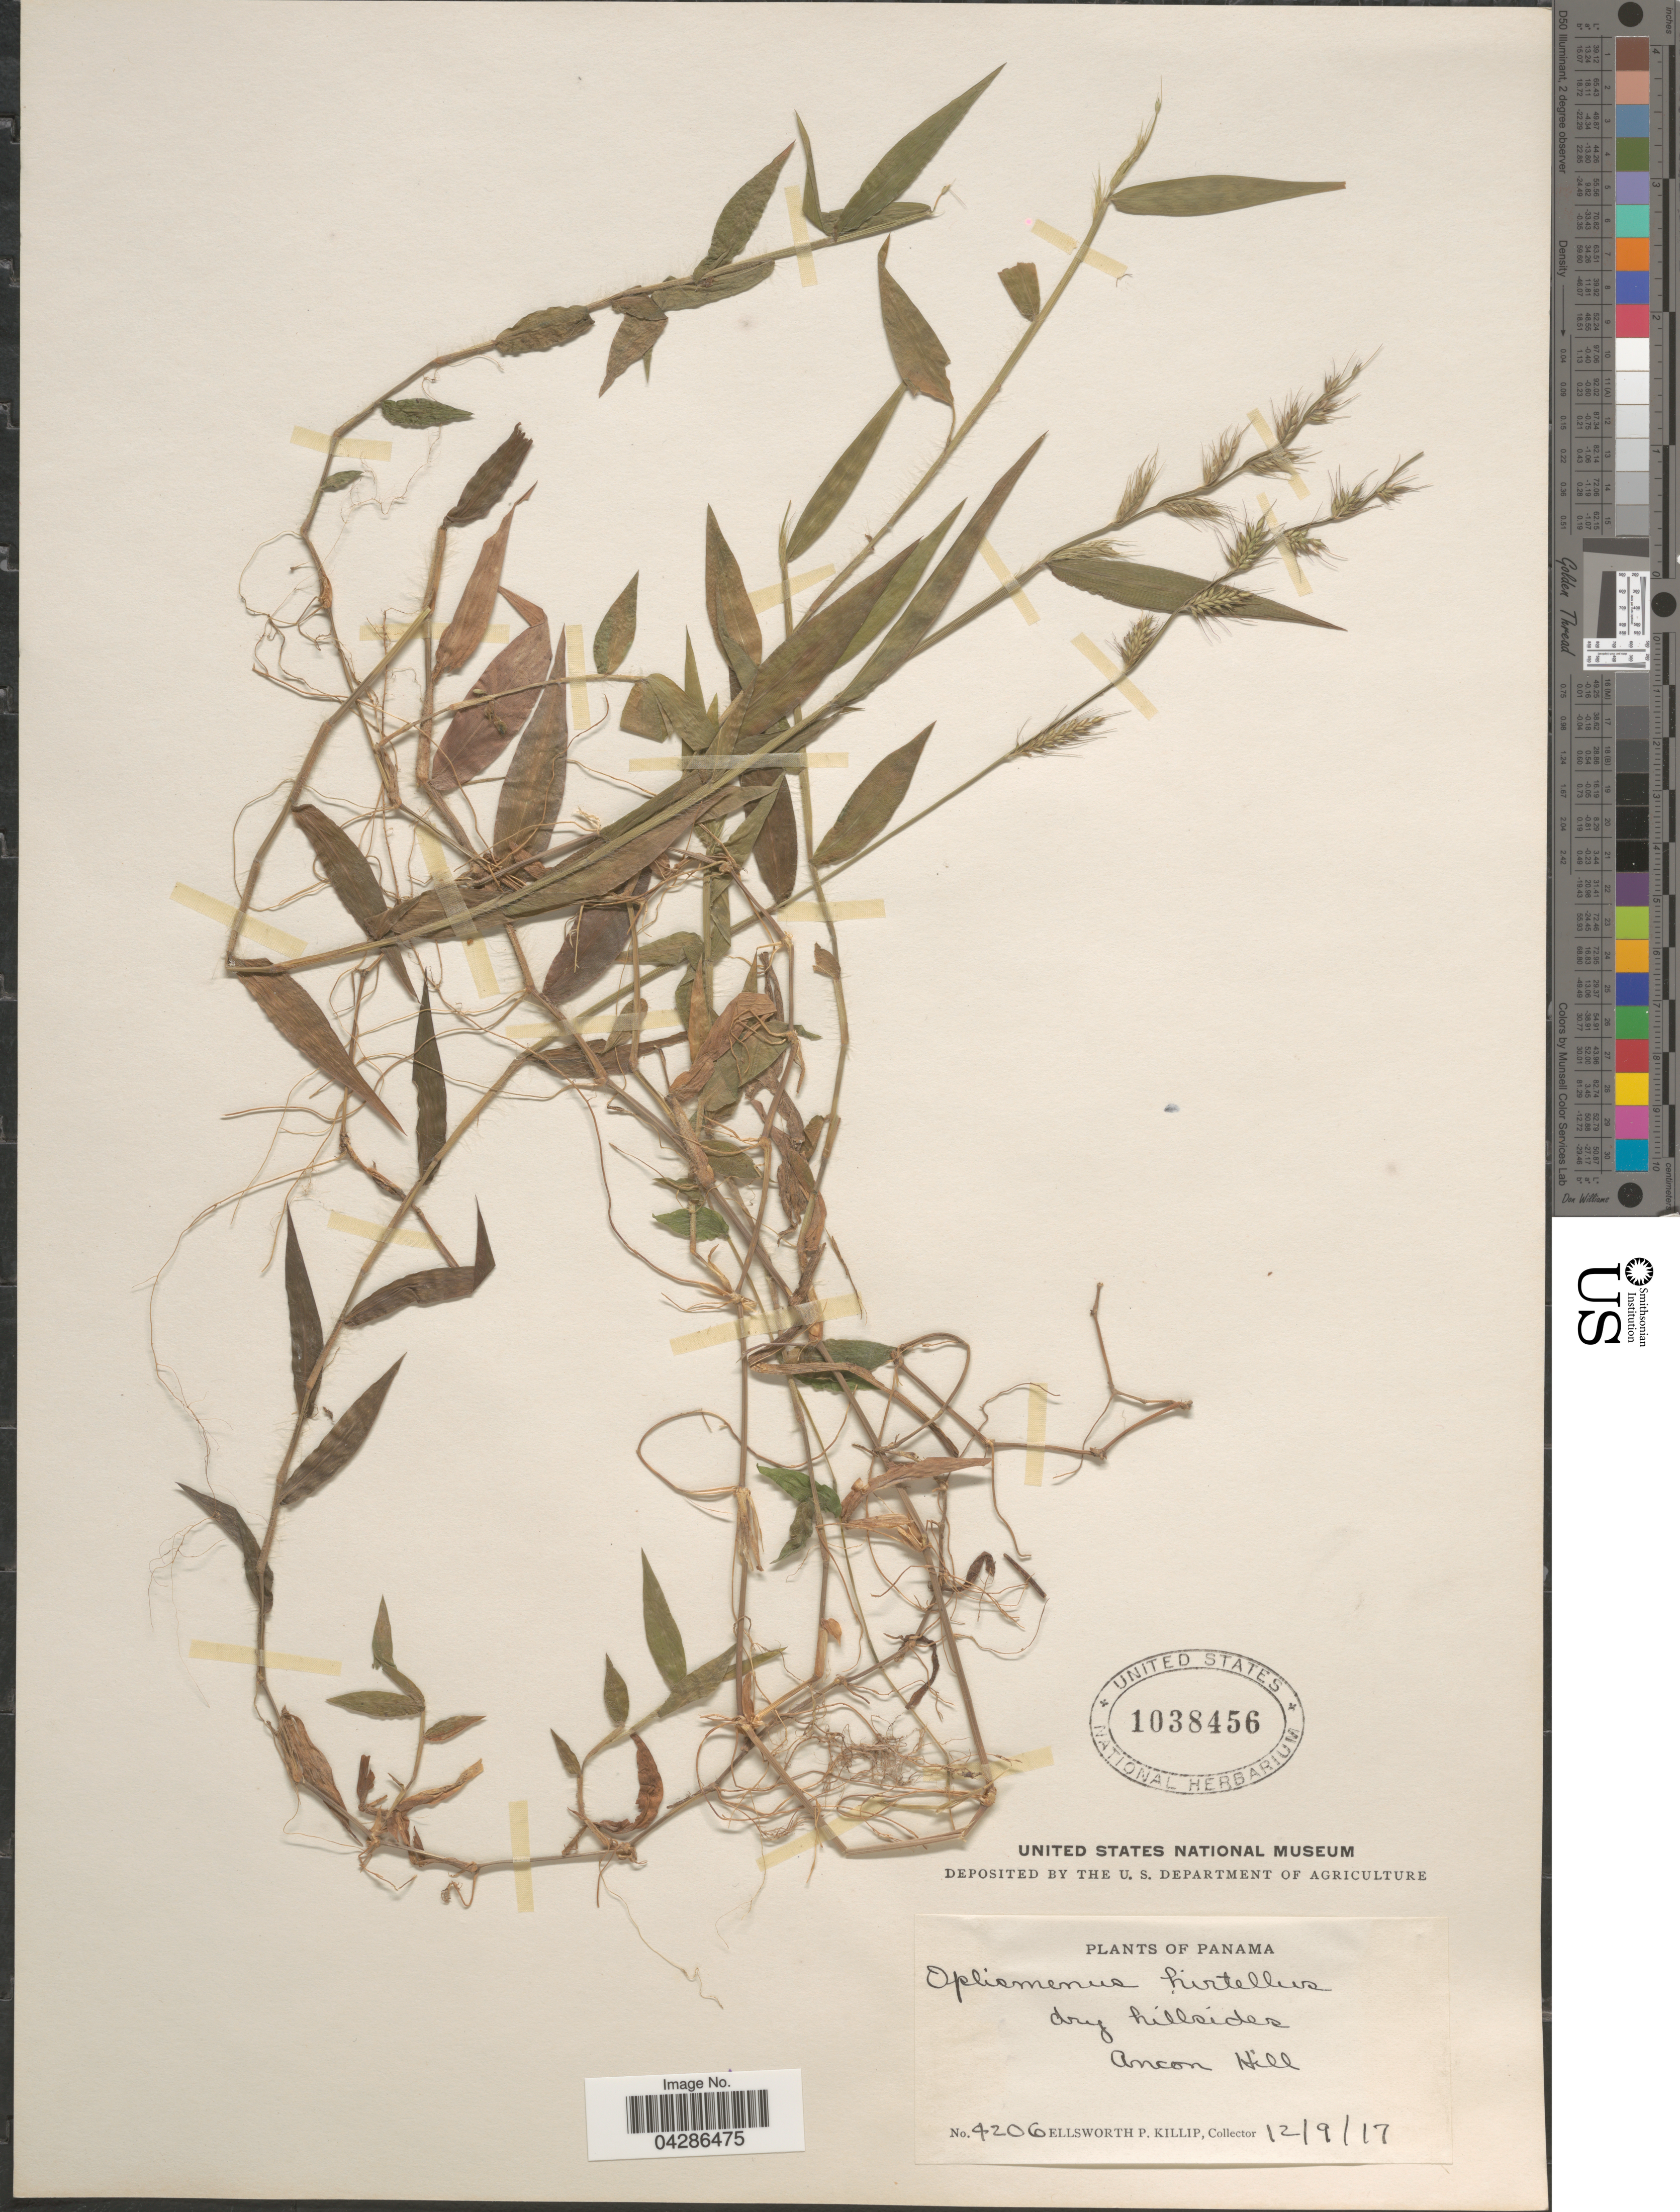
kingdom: Plantae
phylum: Tracheophyta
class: Liliopsida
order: Poales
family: Poaceae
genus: Oplismenus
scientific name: Oplismenus hirtellus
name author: (L.) P. Beauv.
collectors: E. P. Killip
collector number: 4206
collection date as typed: Transcribed d/m/y: 12/9/17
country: Panama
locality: Ancon Hill.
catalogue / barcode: US 1038456